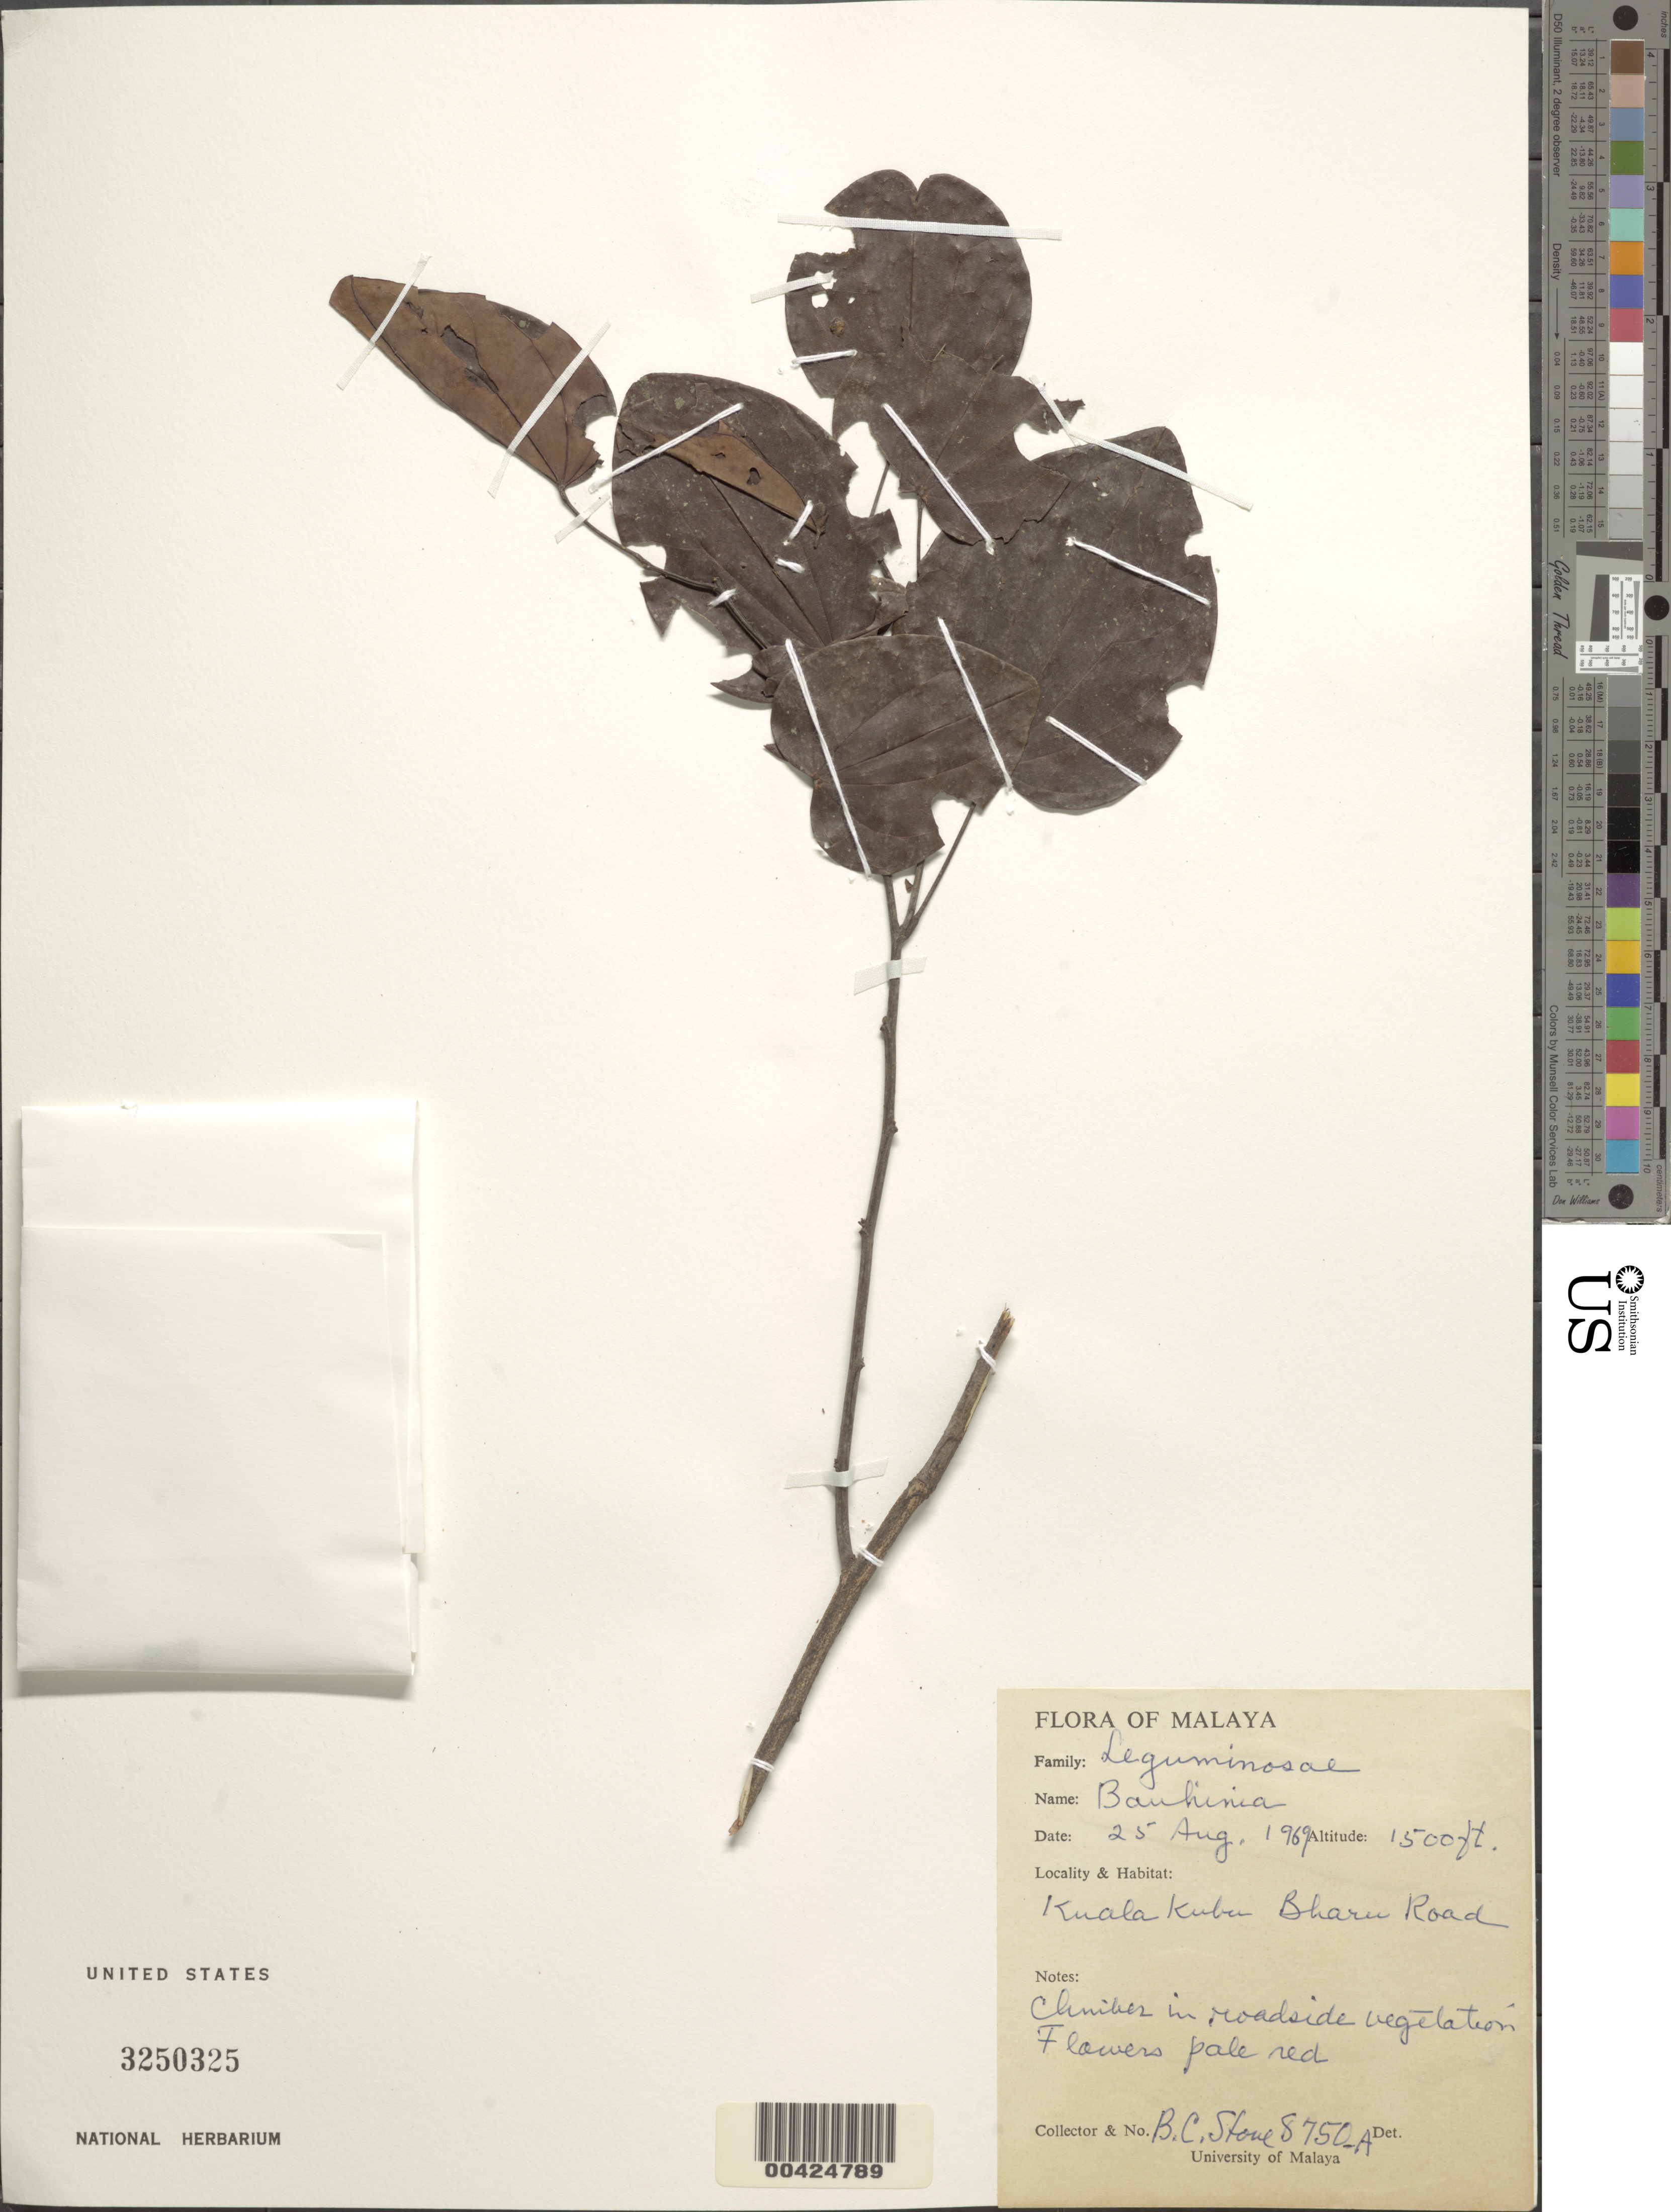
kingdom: Plantae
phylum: Tracheophyta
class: Magnoliopsida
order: Fabales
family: Fabaceae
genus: Phanera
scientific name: Phanera bidentata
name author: (Jack) Benth.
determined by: U.S. National Herbarium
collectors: B. Stove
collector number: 8750a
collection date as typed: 25 Aug 1969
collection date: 1969-08-25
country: Malaysia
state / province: Selangor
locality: Kuala kubu bharu road [Malay Peninsula]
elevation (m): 457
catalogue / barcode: US 3250325